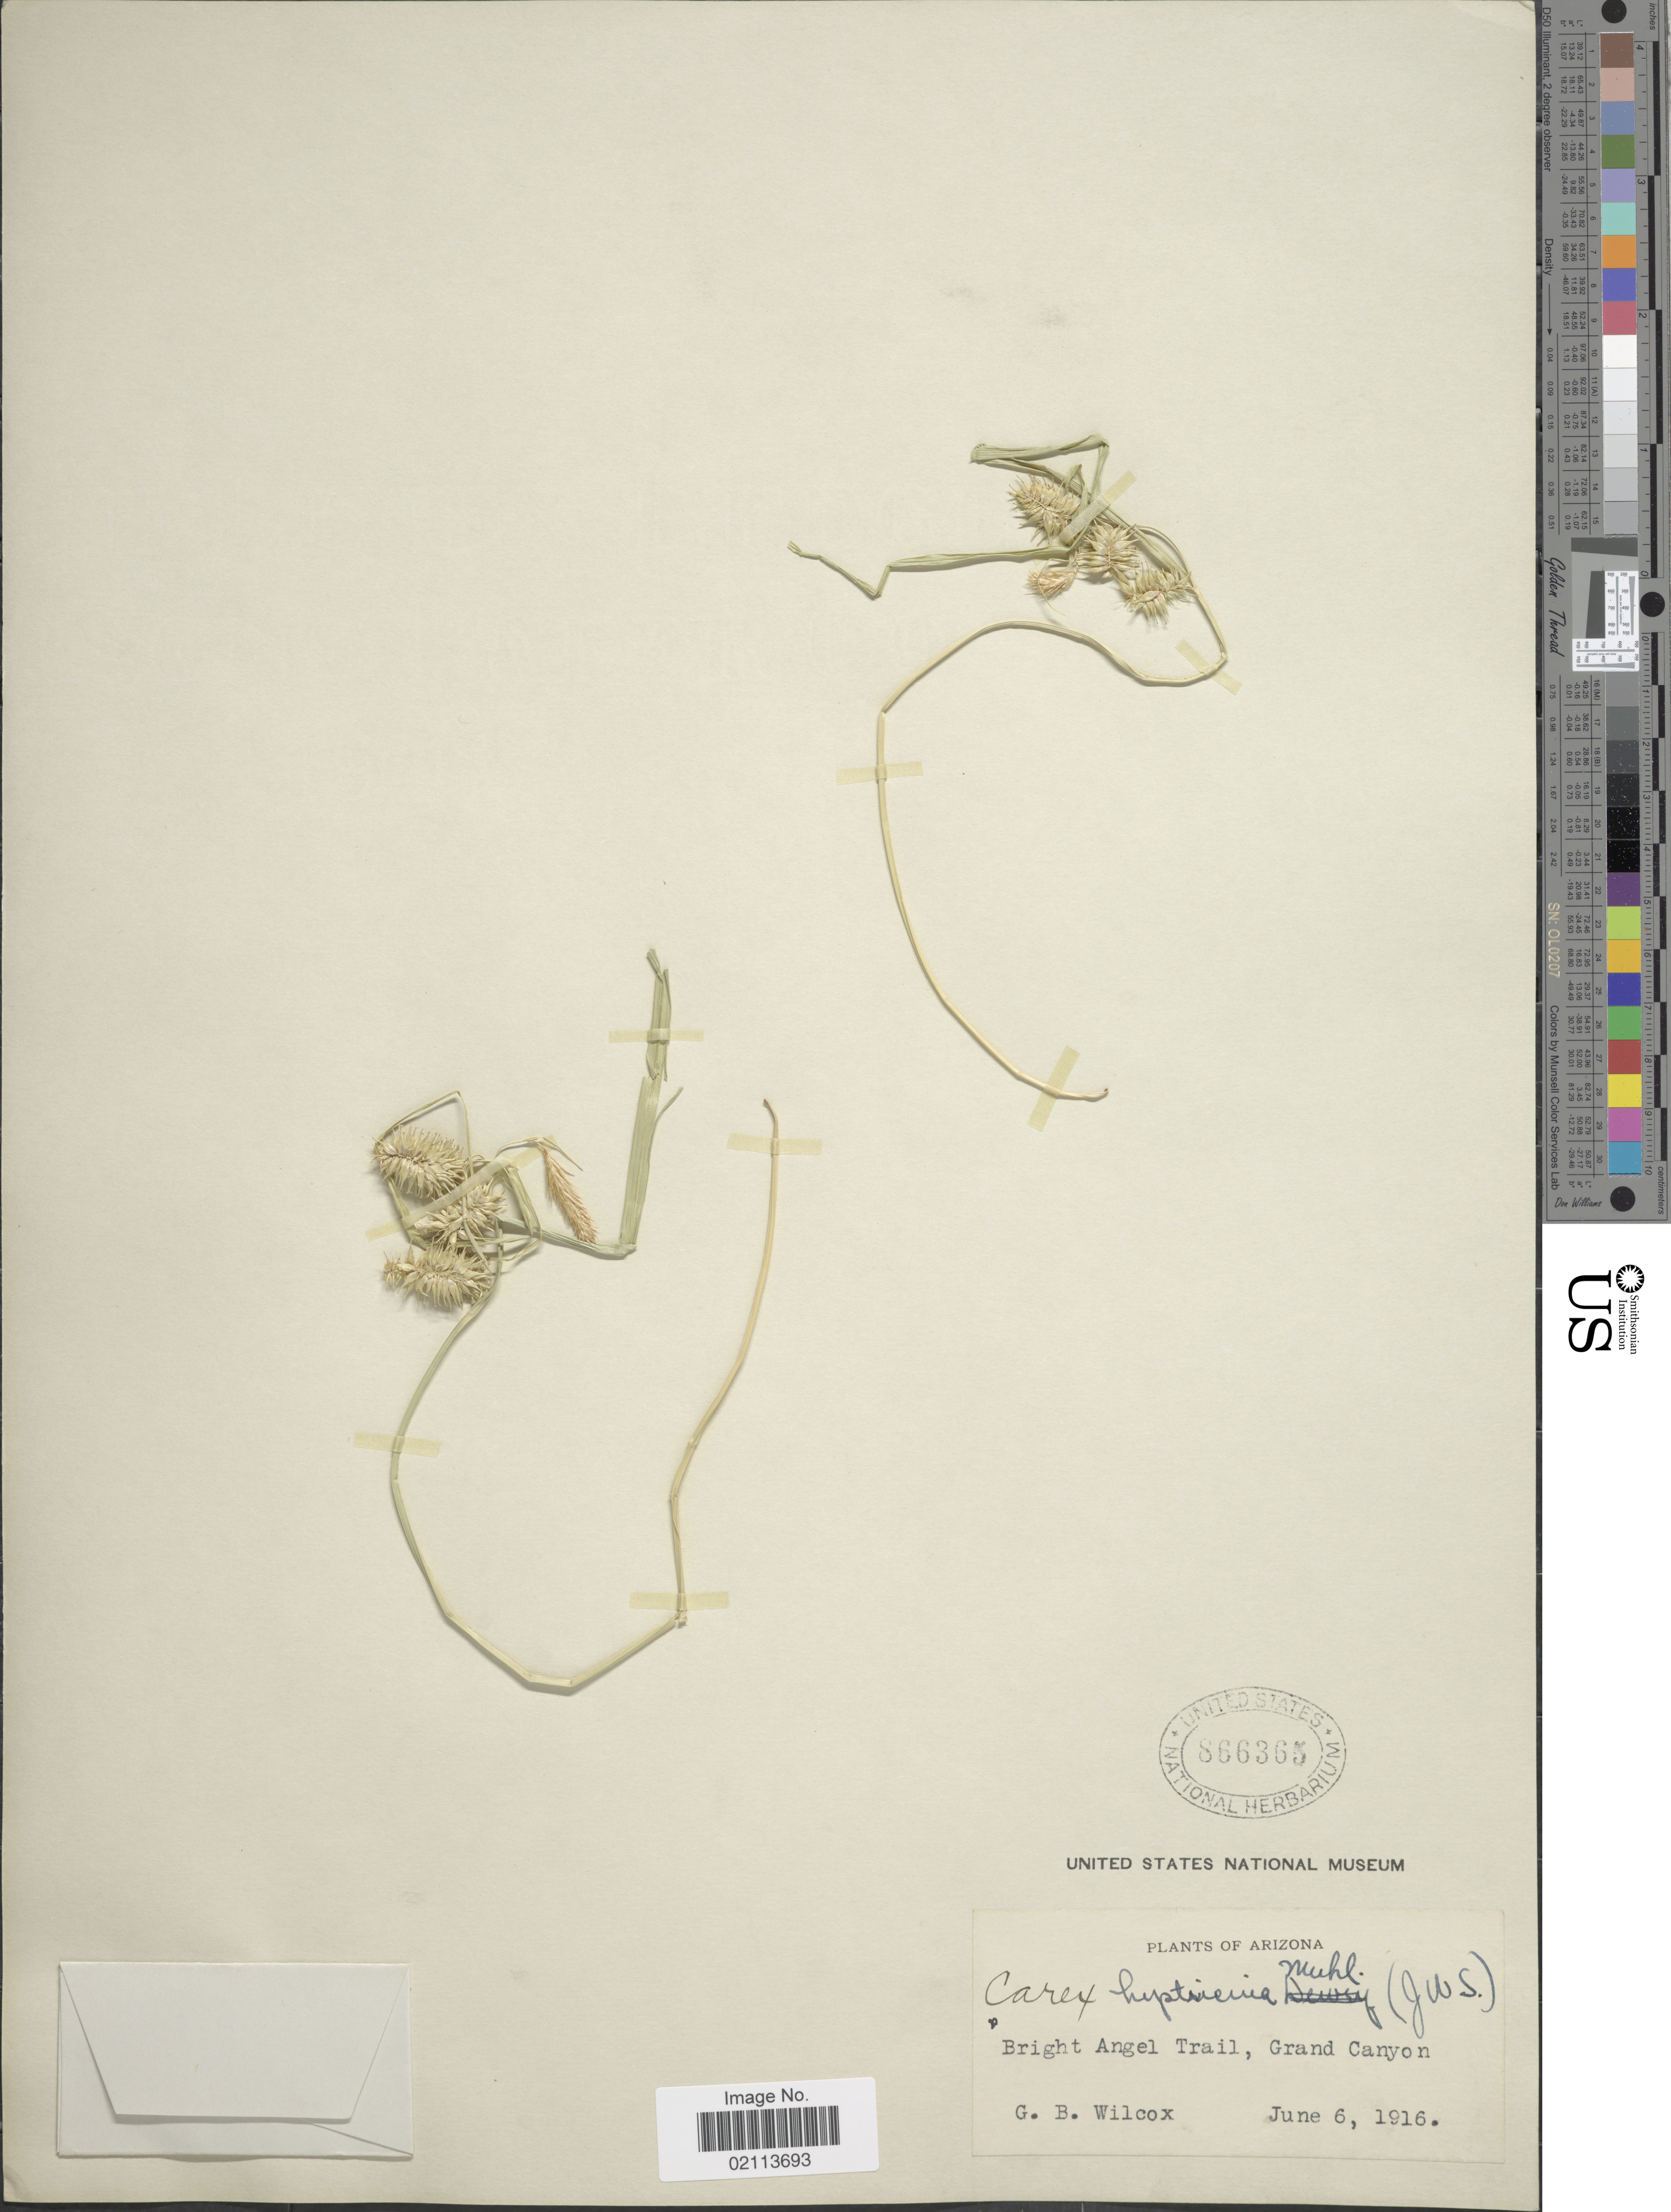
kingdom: Plantae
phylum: Tracheophyta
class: Liliopsida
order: Poales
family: Cyperaceae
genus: Carex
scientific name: Carex hystericina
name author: Muhl. ex Willd.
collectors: G. Wilcox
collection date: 1916-06-06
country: United States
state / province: Arizona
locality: Bright Angel Trail, Grand Canyon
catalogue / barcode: US 866365